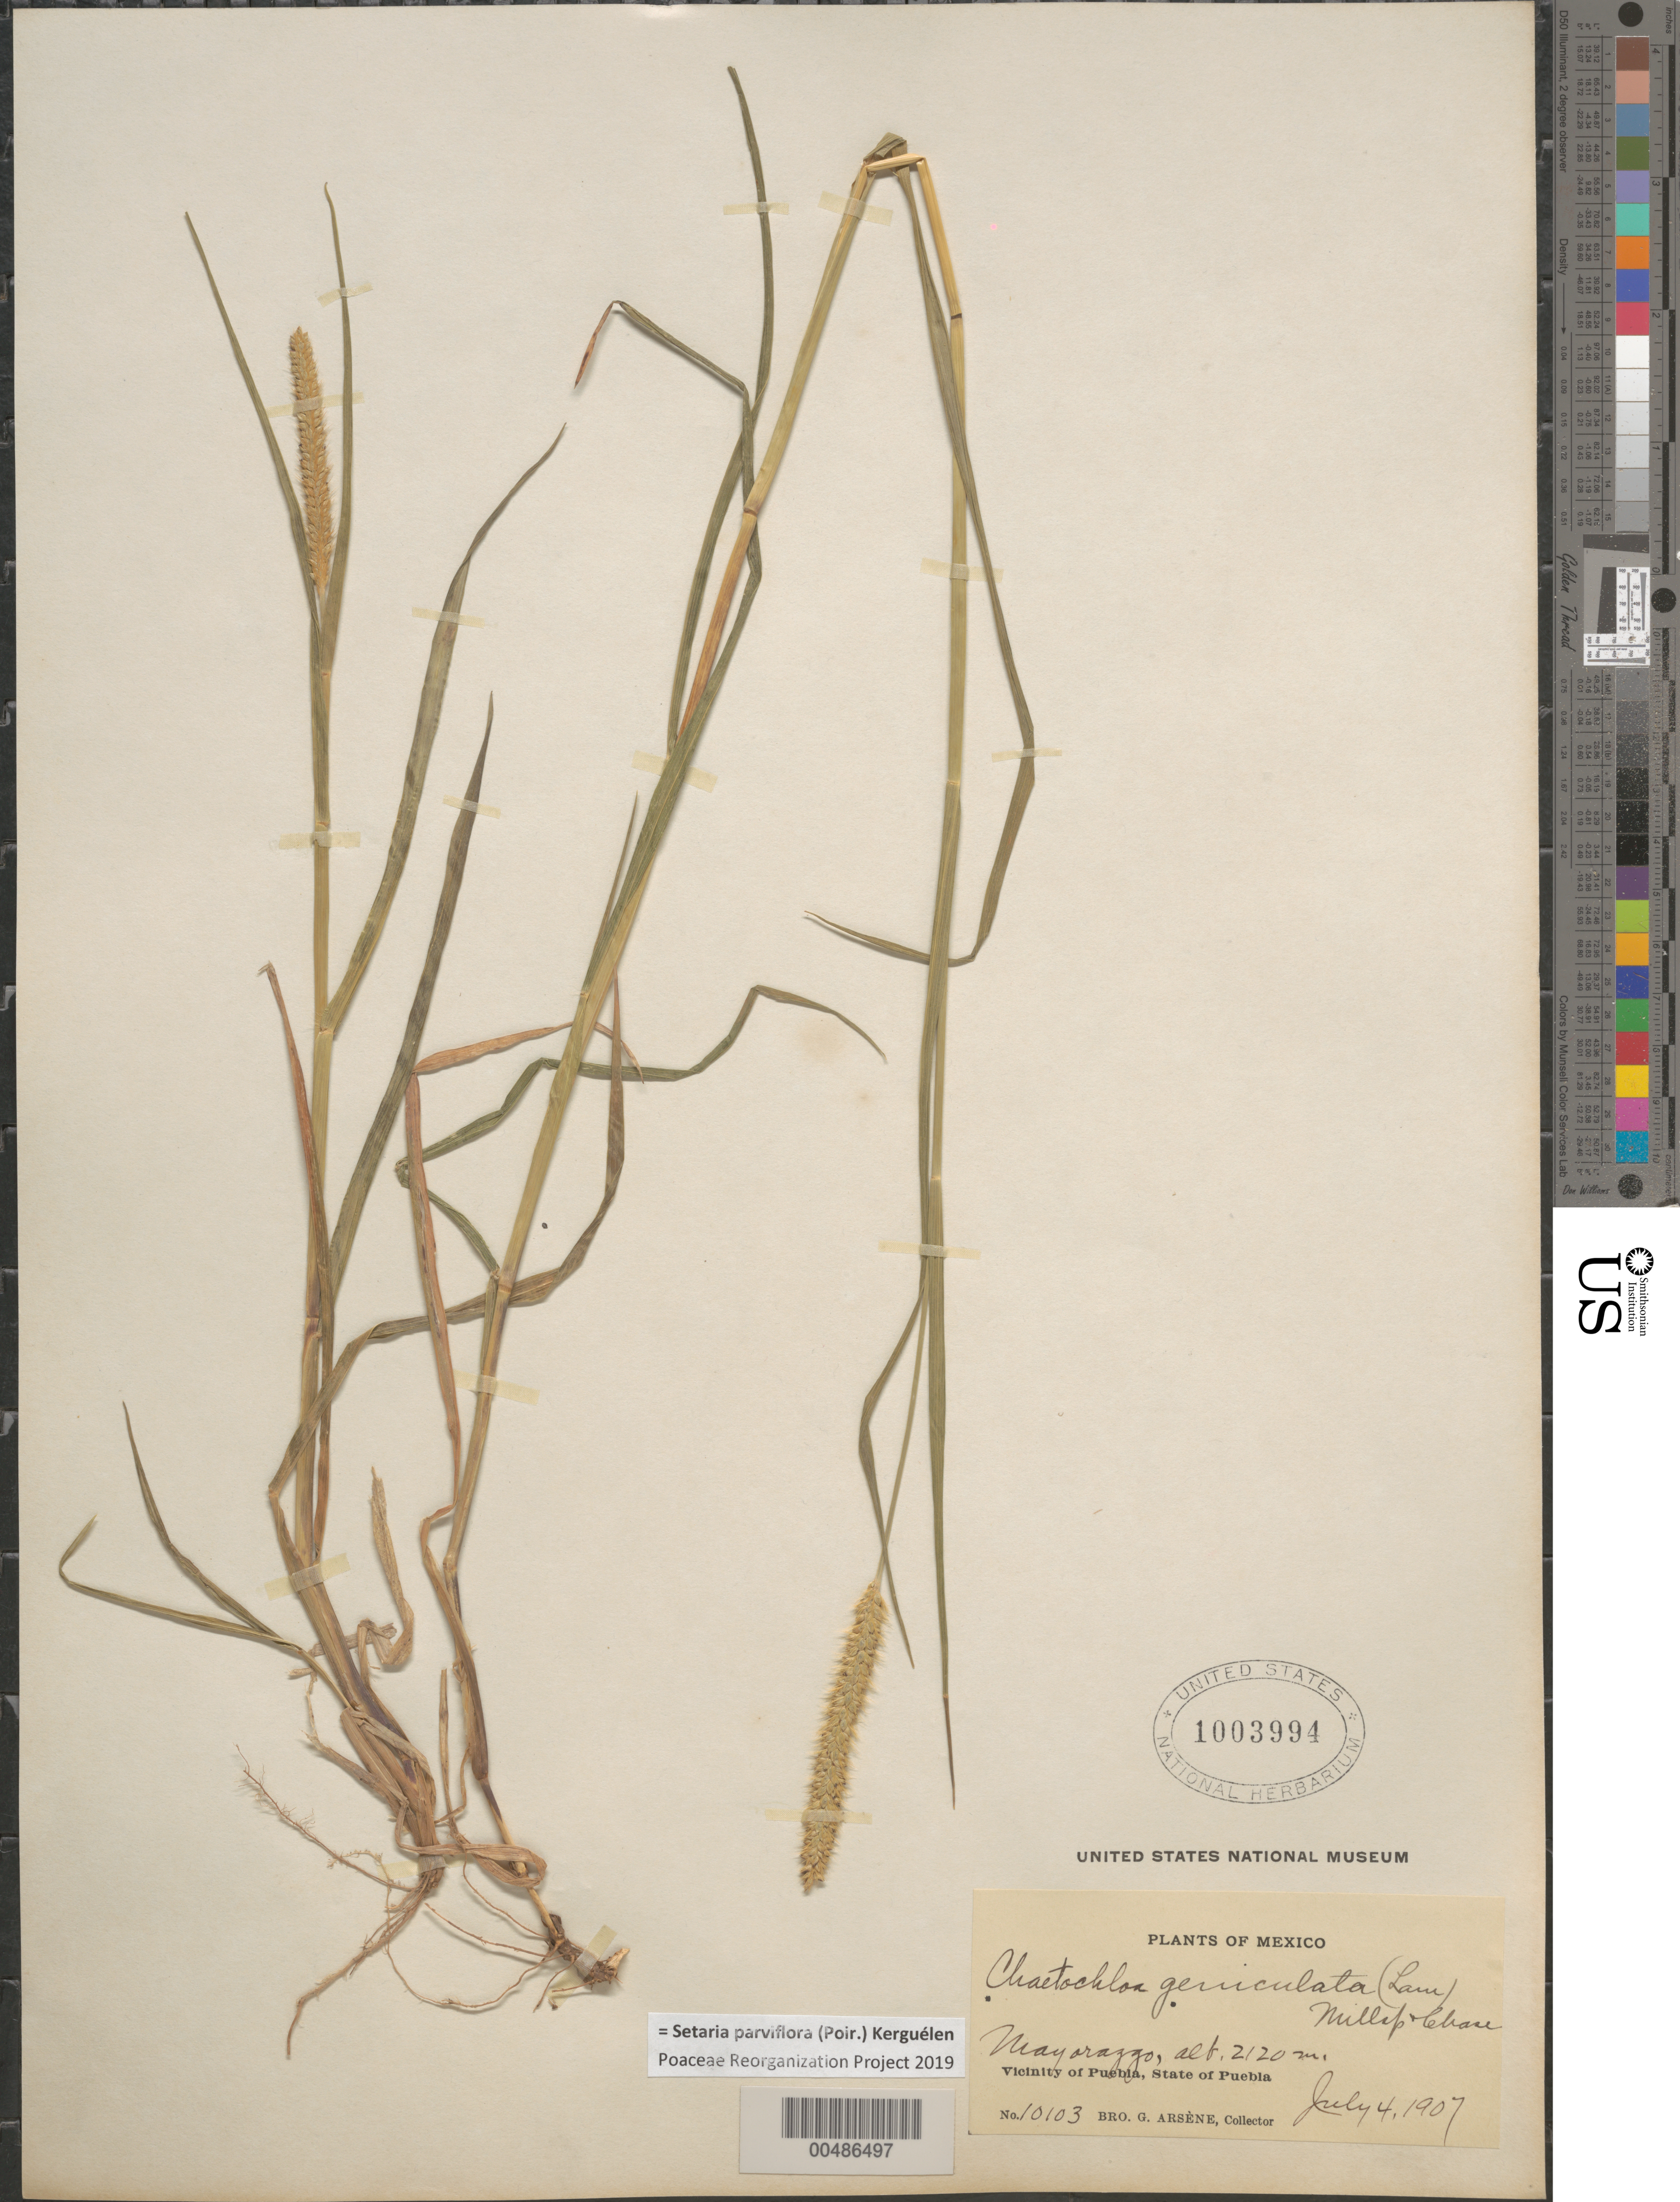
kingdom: Plantae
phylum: Tracheophyta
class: Liliopsida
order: Poales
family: Poaceae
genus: Setaria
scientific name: Setaria parviflora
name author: (Poir.) Kerguélen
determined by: Poaceae Reorganization Project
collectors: Bro. G. Arsène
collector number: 10103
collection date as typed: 4 Jul 1907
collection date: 1907-07-04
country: Mexico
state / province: Puebla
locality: Mayorazgo, vicinity of Puebla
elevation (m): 2120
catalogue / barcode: US 1003994